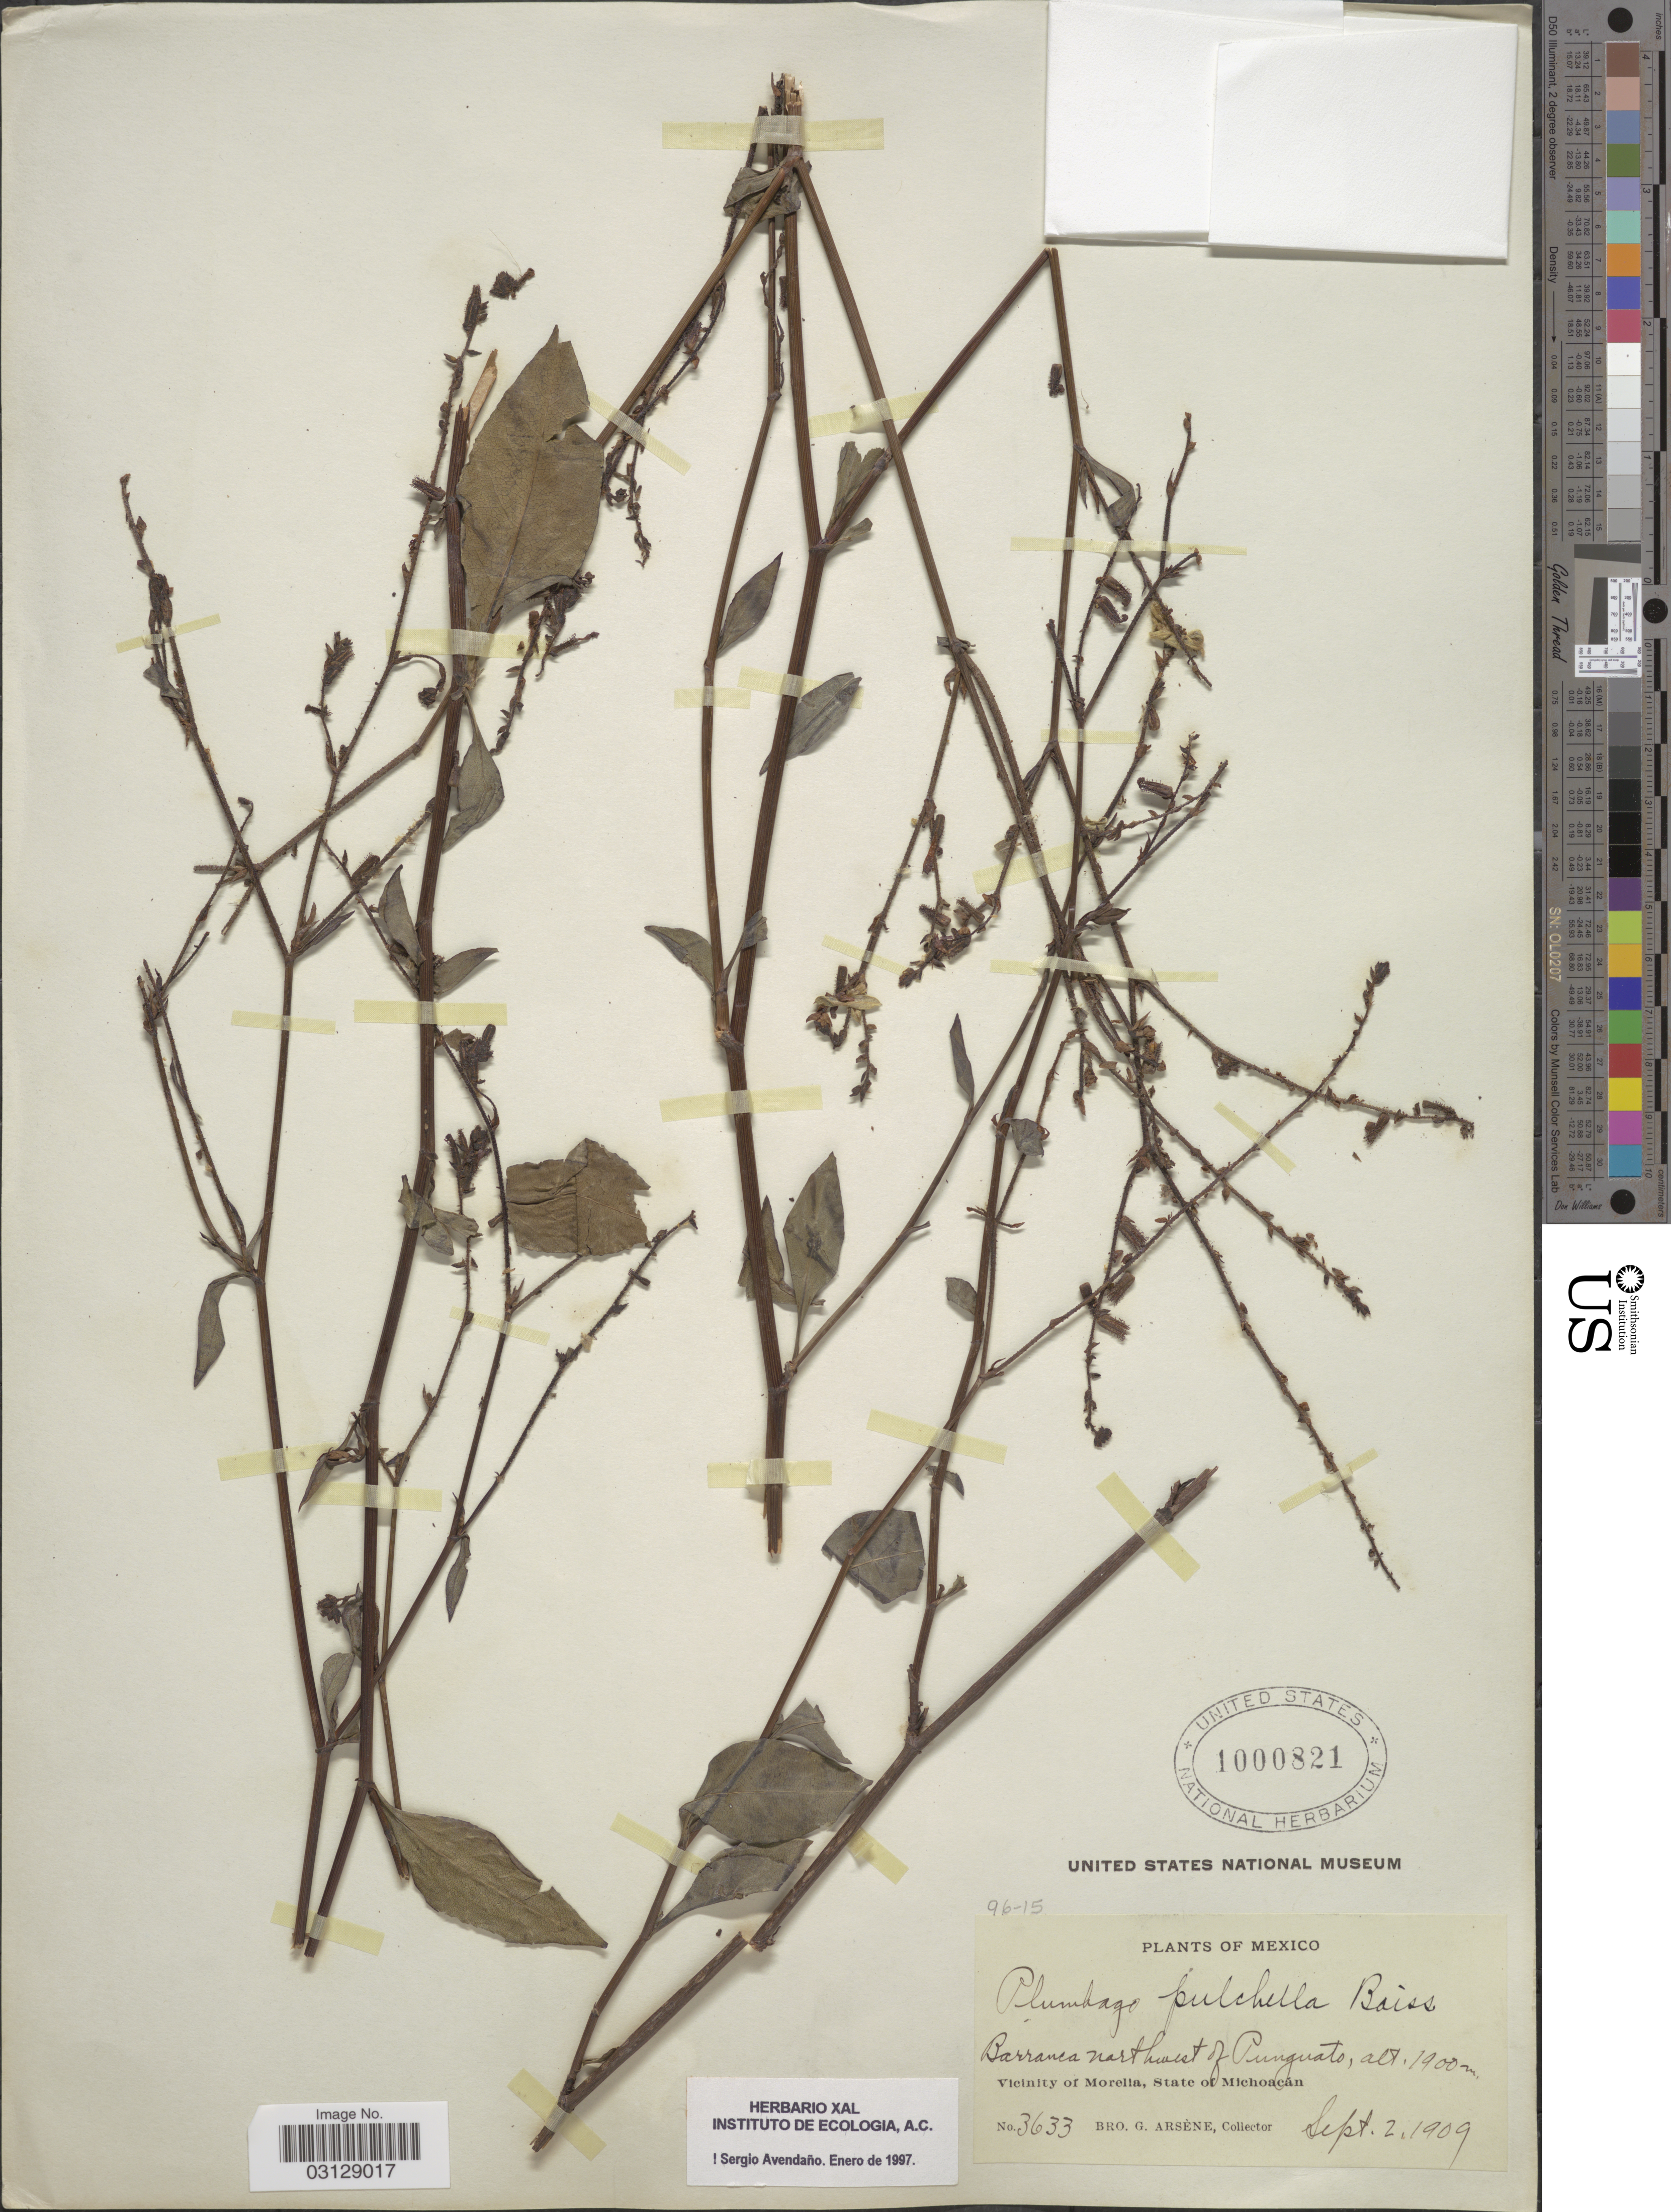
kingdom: Plantae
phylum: Tracheophyta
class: Magnoliopsida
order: Caryophyllales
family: Plumbaginaceae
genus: Plumbago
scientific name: Plumbago pulchella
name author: Boiss.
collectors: Bro. G. Arsène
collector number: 3633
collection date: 1909-09-02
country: Mexico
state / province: Michoacán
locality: Barranca northwest of Punguato. Vicinity of Morelia.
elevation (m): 1900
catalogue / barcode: US 1000821